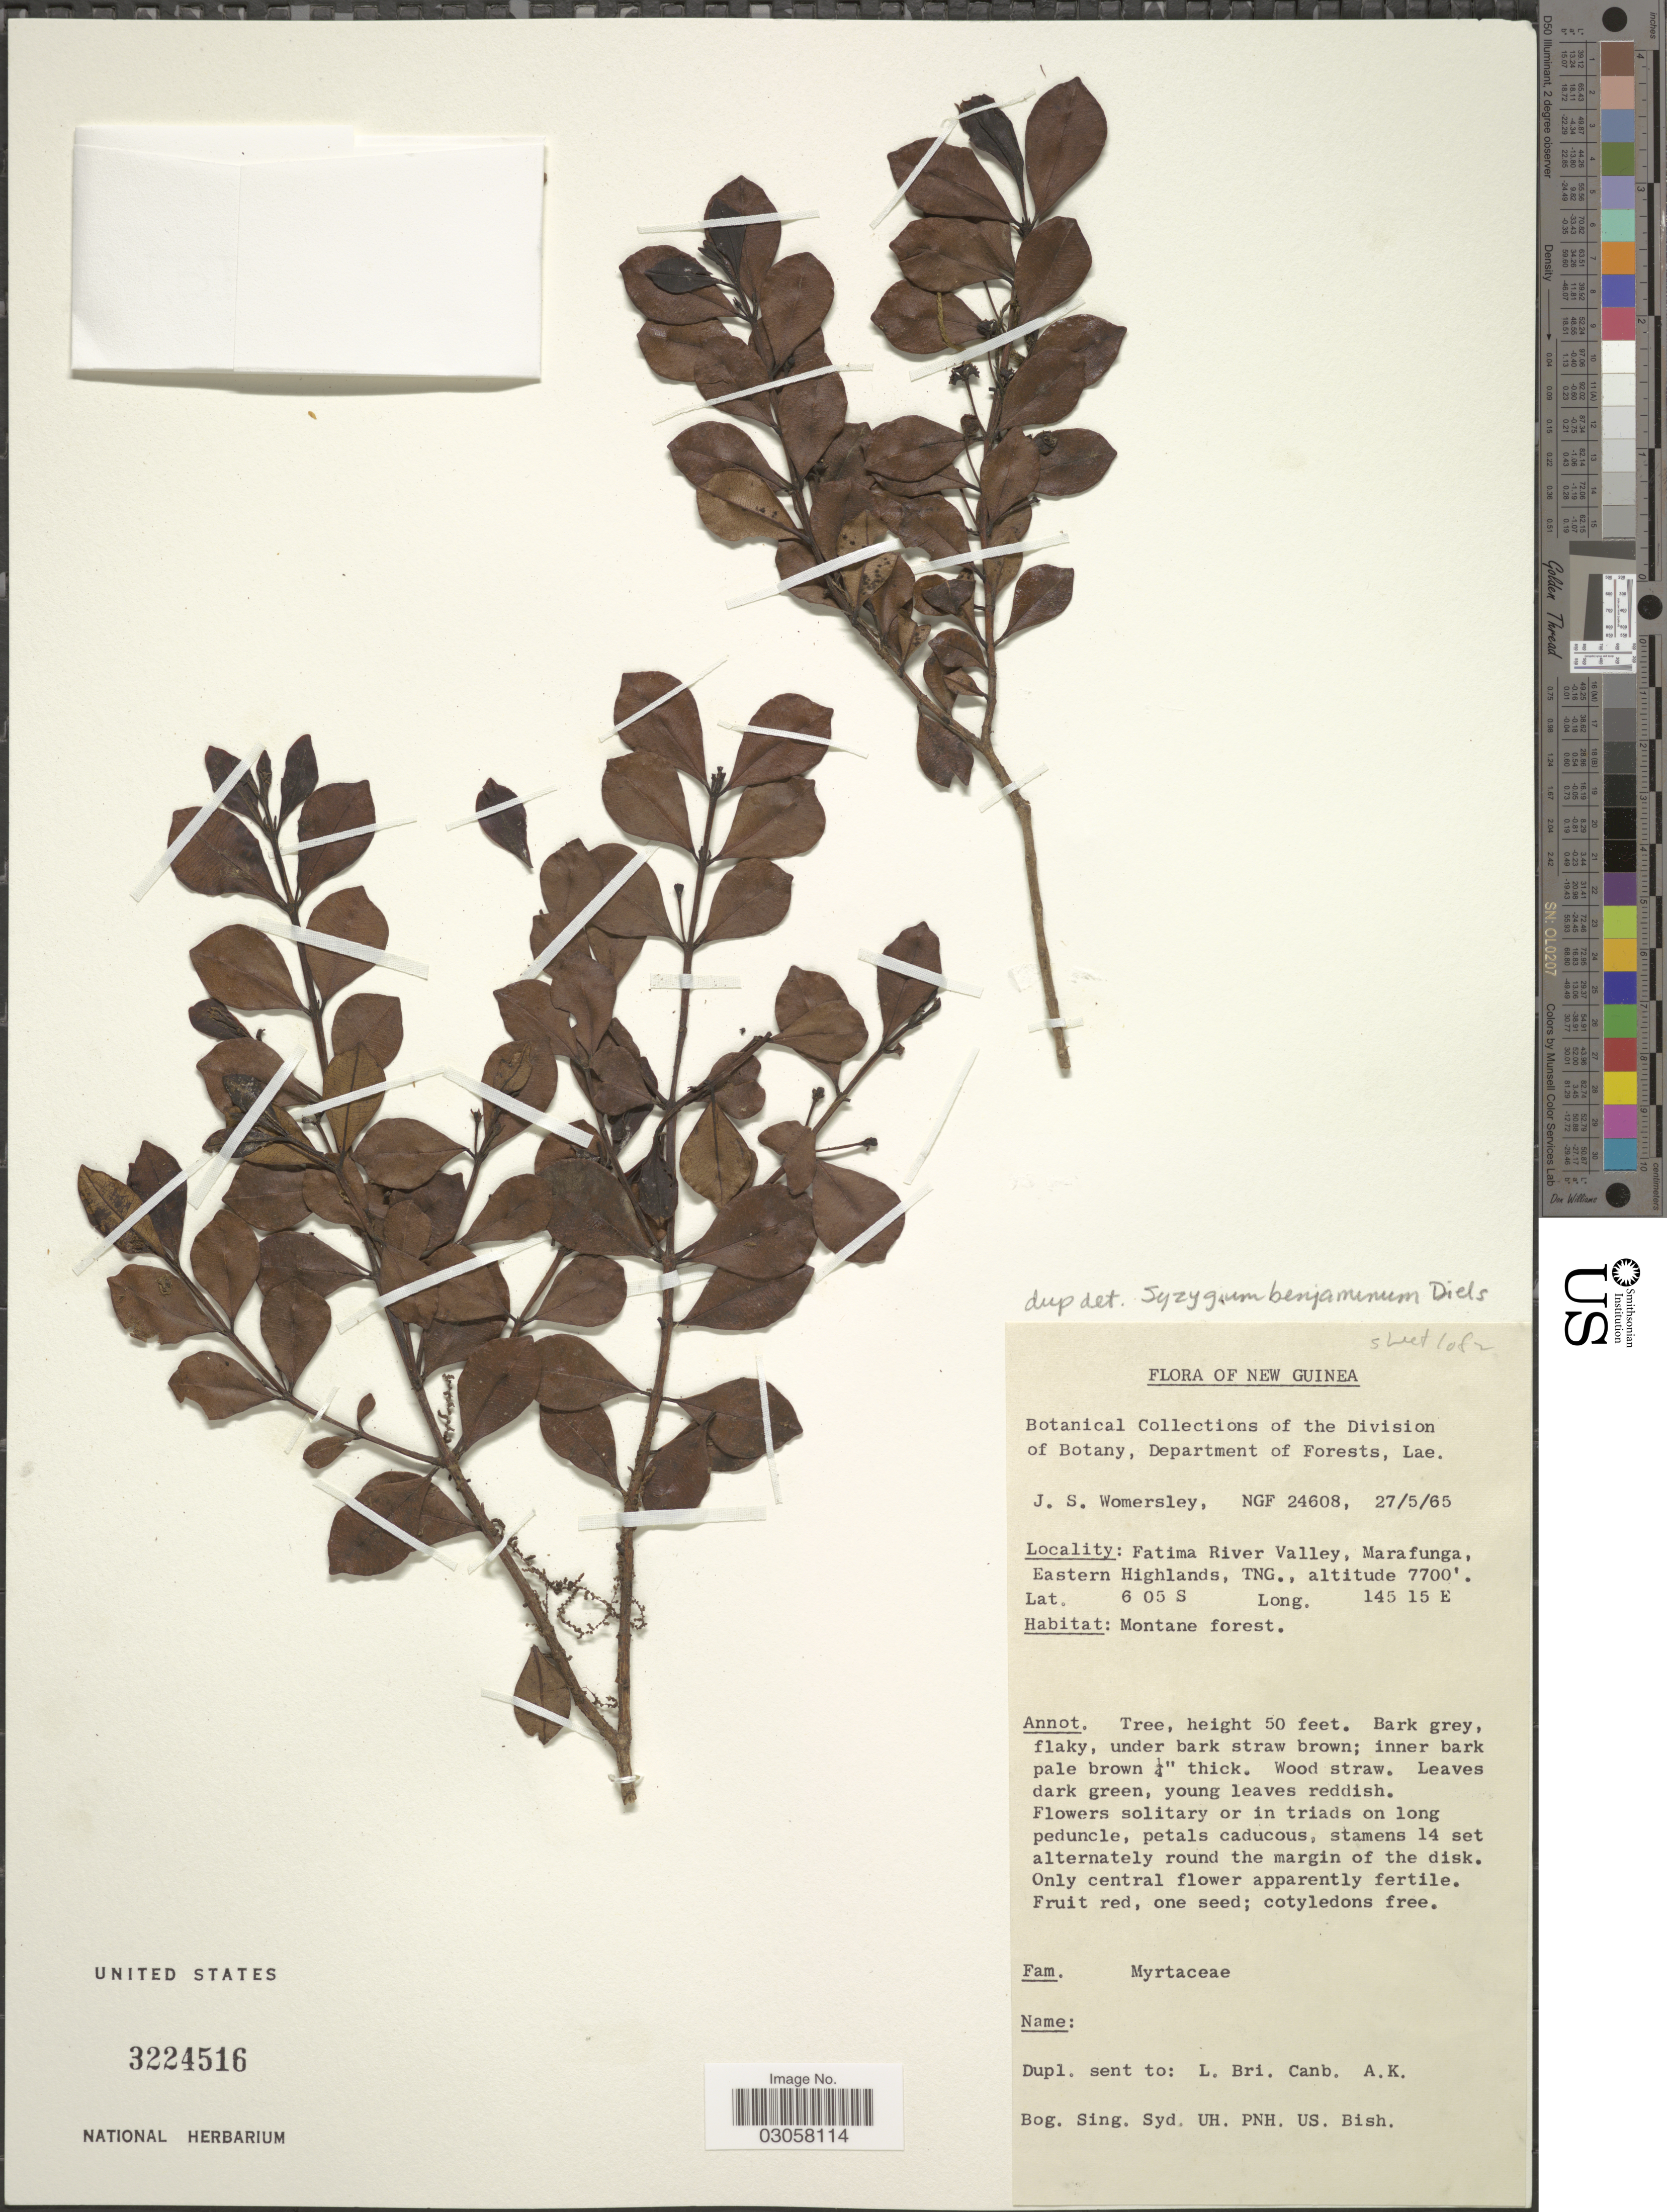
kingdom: Plantae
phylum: Tracheophyta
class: Magnoliopsida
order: Myrtales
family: Myrtaceae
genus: Syzygium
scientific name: Syzygium benjaminum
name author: Diels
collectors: J. S. Womersley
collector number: NGF 24608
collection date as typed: Transcribed d/m/y: 27/5/65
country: Papua New Guinea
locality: New Guinea. Fatima River Valley, Marafunga, Eastern Highlands, TNG.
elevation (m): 2347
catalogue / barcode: US 3224516